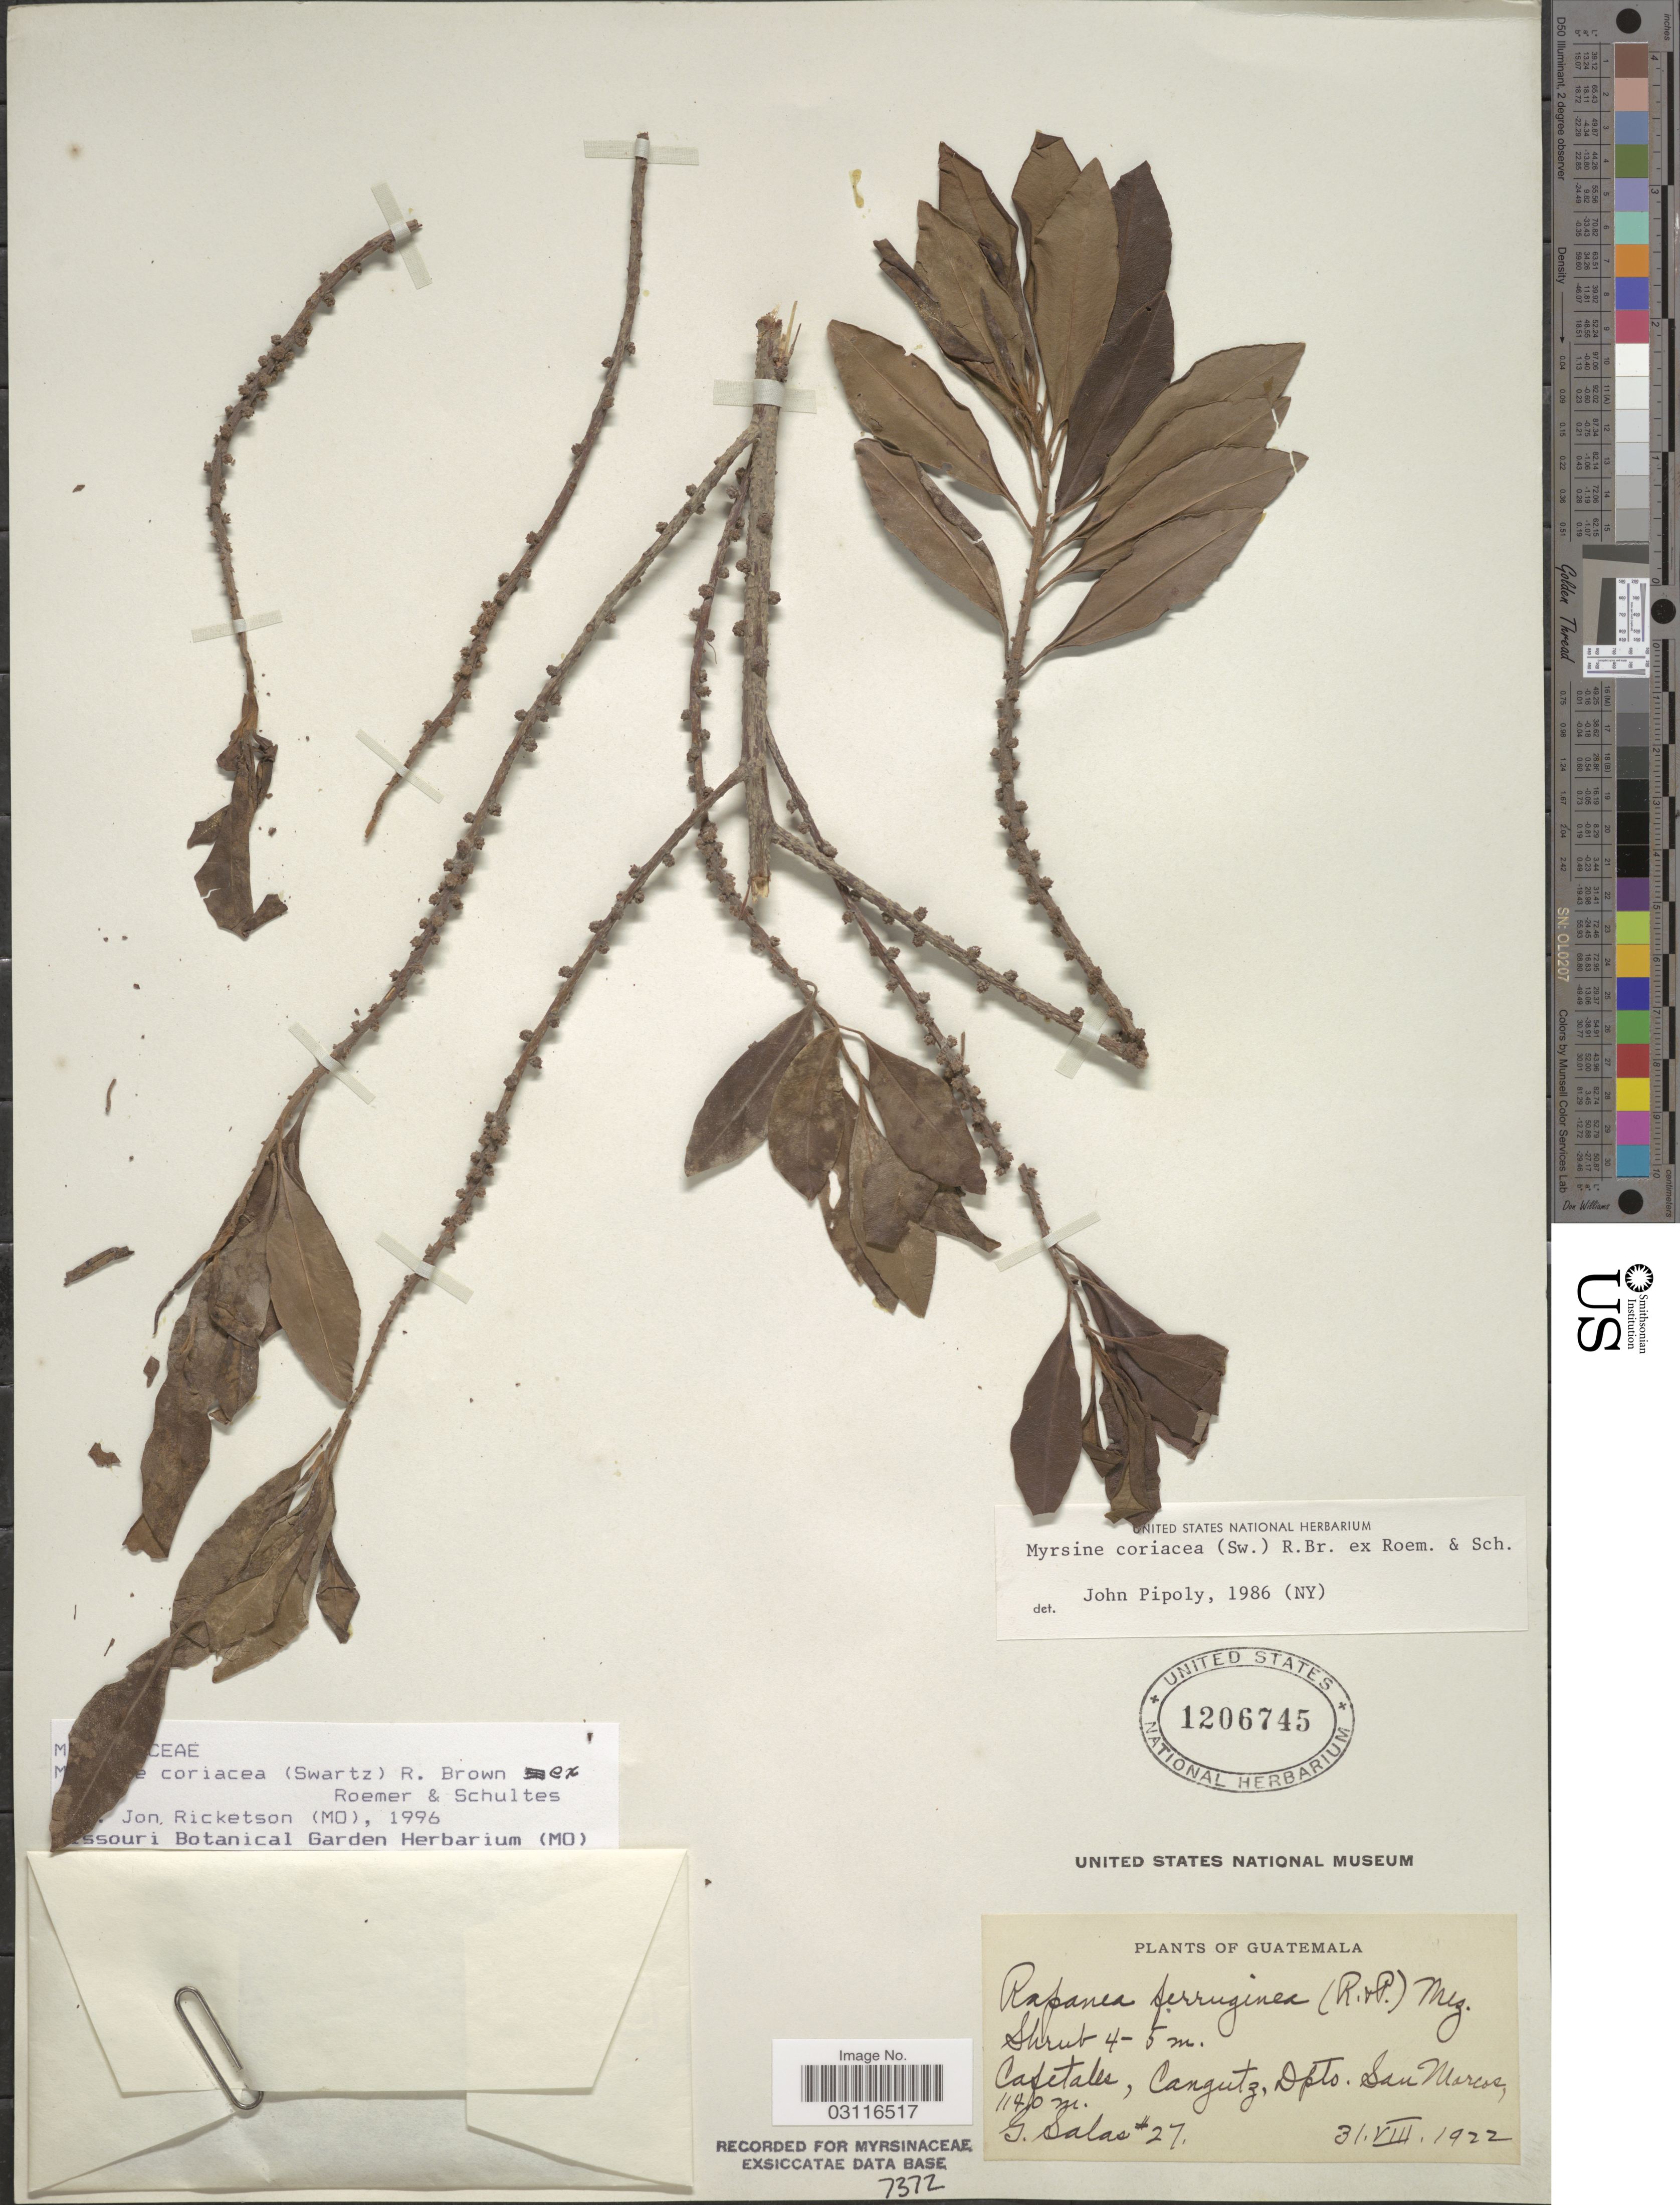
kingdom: Plantae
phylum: Tracheophyta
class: Magnoliopsida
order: Ericales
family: Primulaceae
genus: Myrsine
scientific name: Myrsine coriacea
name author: (Sw.) R. Br. ex Roem. & Schult.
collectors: G. Salas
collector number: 27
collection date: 1922-08-31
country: Guatemala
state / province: San Marcos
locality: Cafetales, Cangutz, Dpto. San Marcos.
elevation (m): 1140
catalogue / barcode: US 1206745